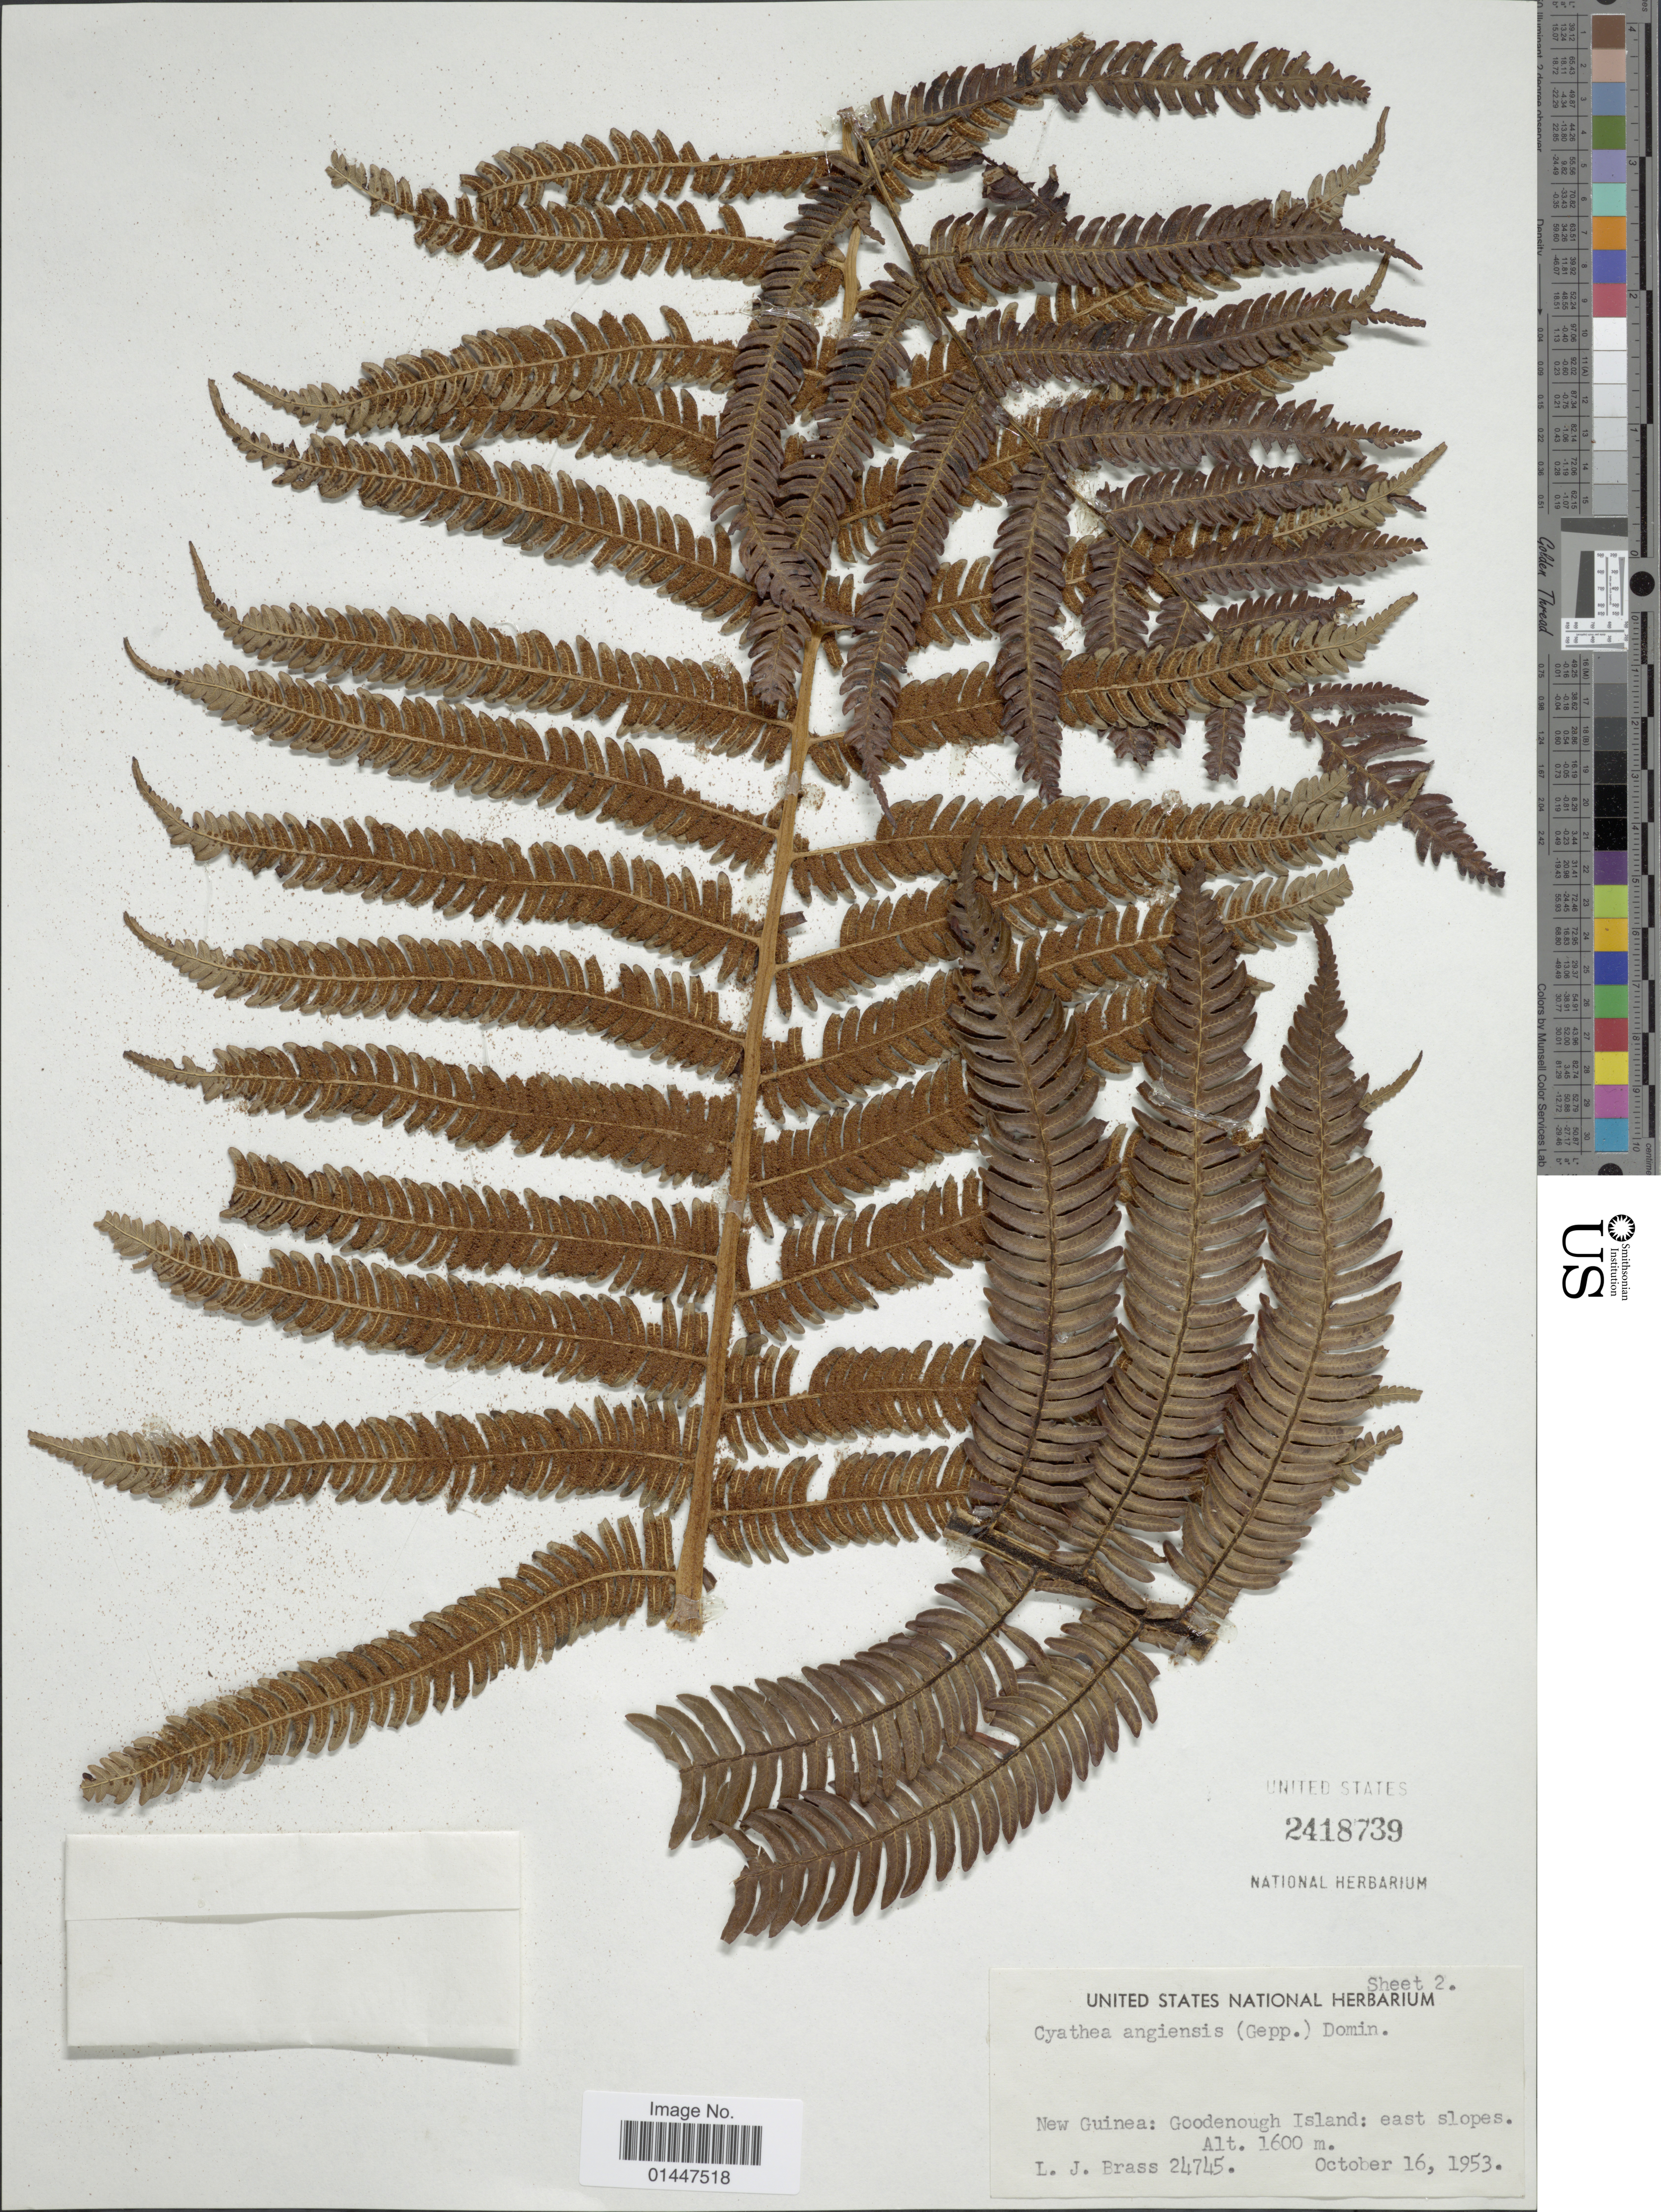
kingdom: Plantae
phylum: Tracheophyta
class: Polypodiopsida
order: Cyatheales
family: Cyatheaceae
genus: Sphaeropteris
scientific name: Sphaeropteris angiensis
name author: (A. Gepp) R.M. Tryon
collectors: L. J. Brass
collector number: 24745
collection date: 1953-10-16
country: Papua New Guinea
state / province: Milne Bay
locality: New Guinea: Goodenough Island: east slopes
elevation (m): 1600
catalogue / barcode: US 2418739